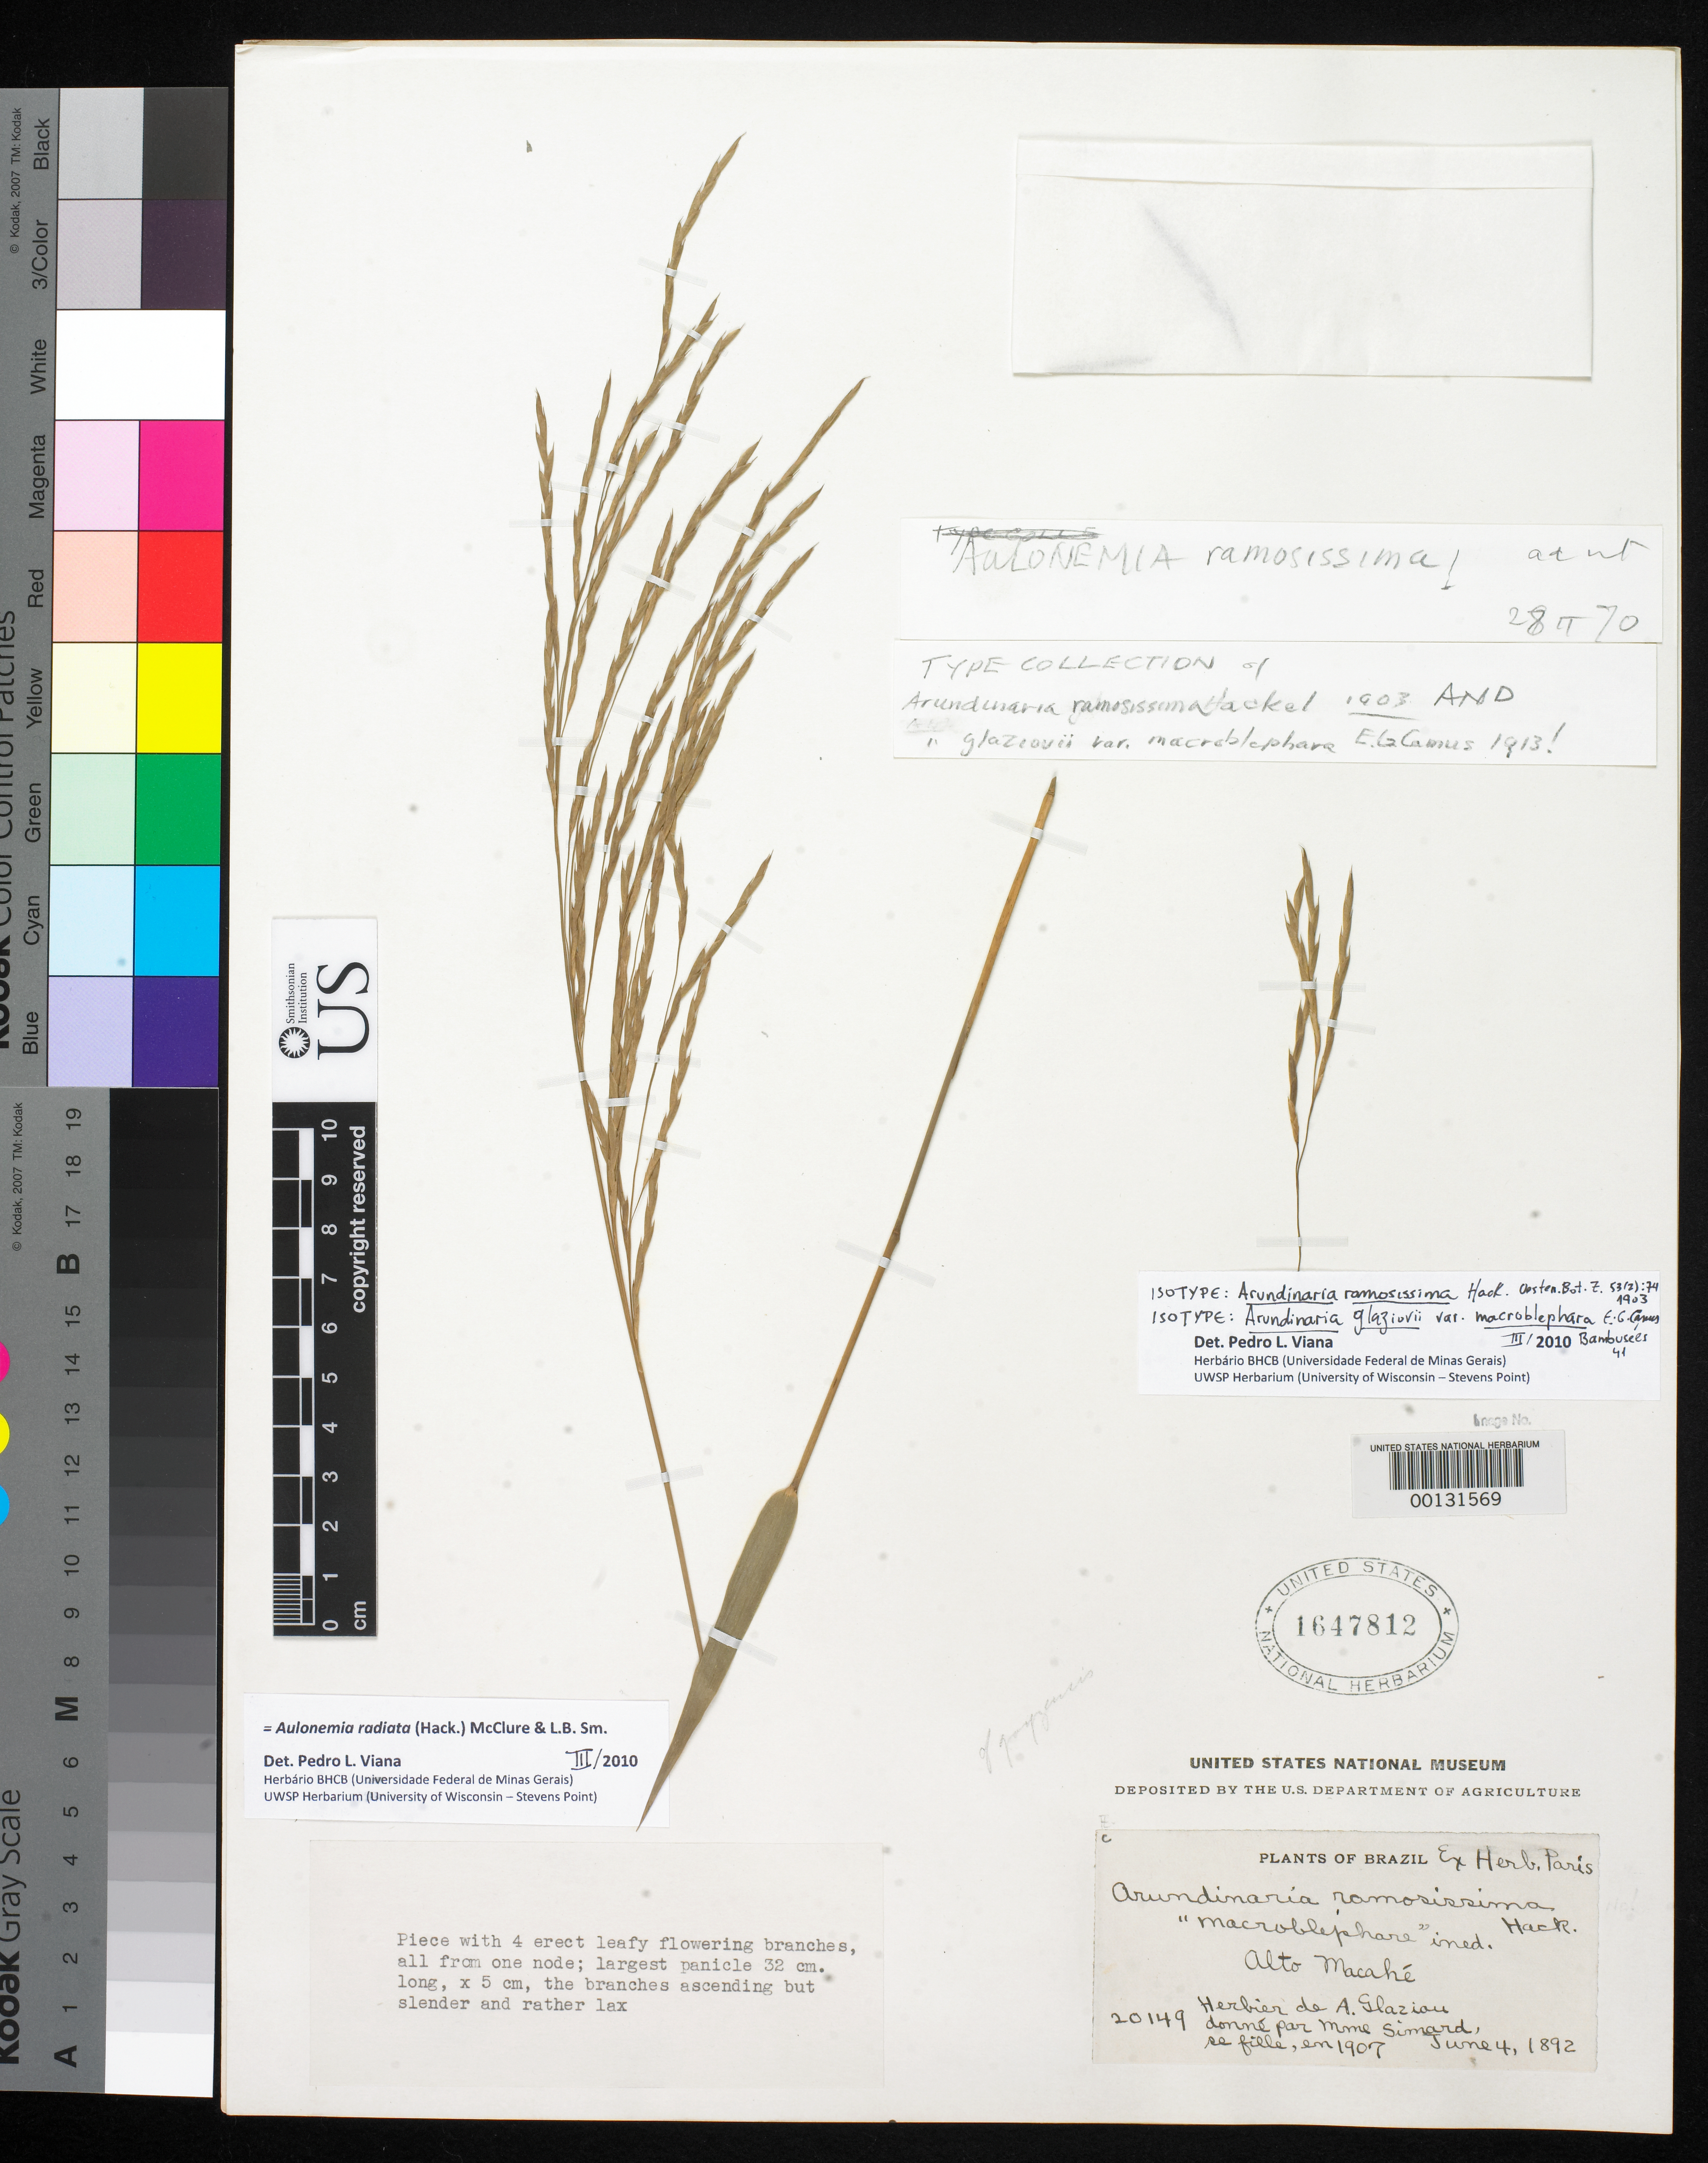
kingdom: Plantae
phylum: Tracheophyta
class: Liliopsida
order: Poales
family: Poaceae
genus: Arundinaria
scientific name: Arundinaria ramosissima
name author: Hack.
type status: Isosyntype; Isotype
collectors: A. F. M. Glaziou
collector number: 20149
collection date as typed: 04 Jun 1892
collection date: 1892-06-04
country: Brazil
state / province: Río de Janeiro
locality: Alto Macahé.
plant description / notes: Also an isosyntype of Arundinaria glaziovii var. macroblephara Camus.; Also an isotype of Arundinaria ramosissima Hackel.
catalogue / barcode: US 1647812